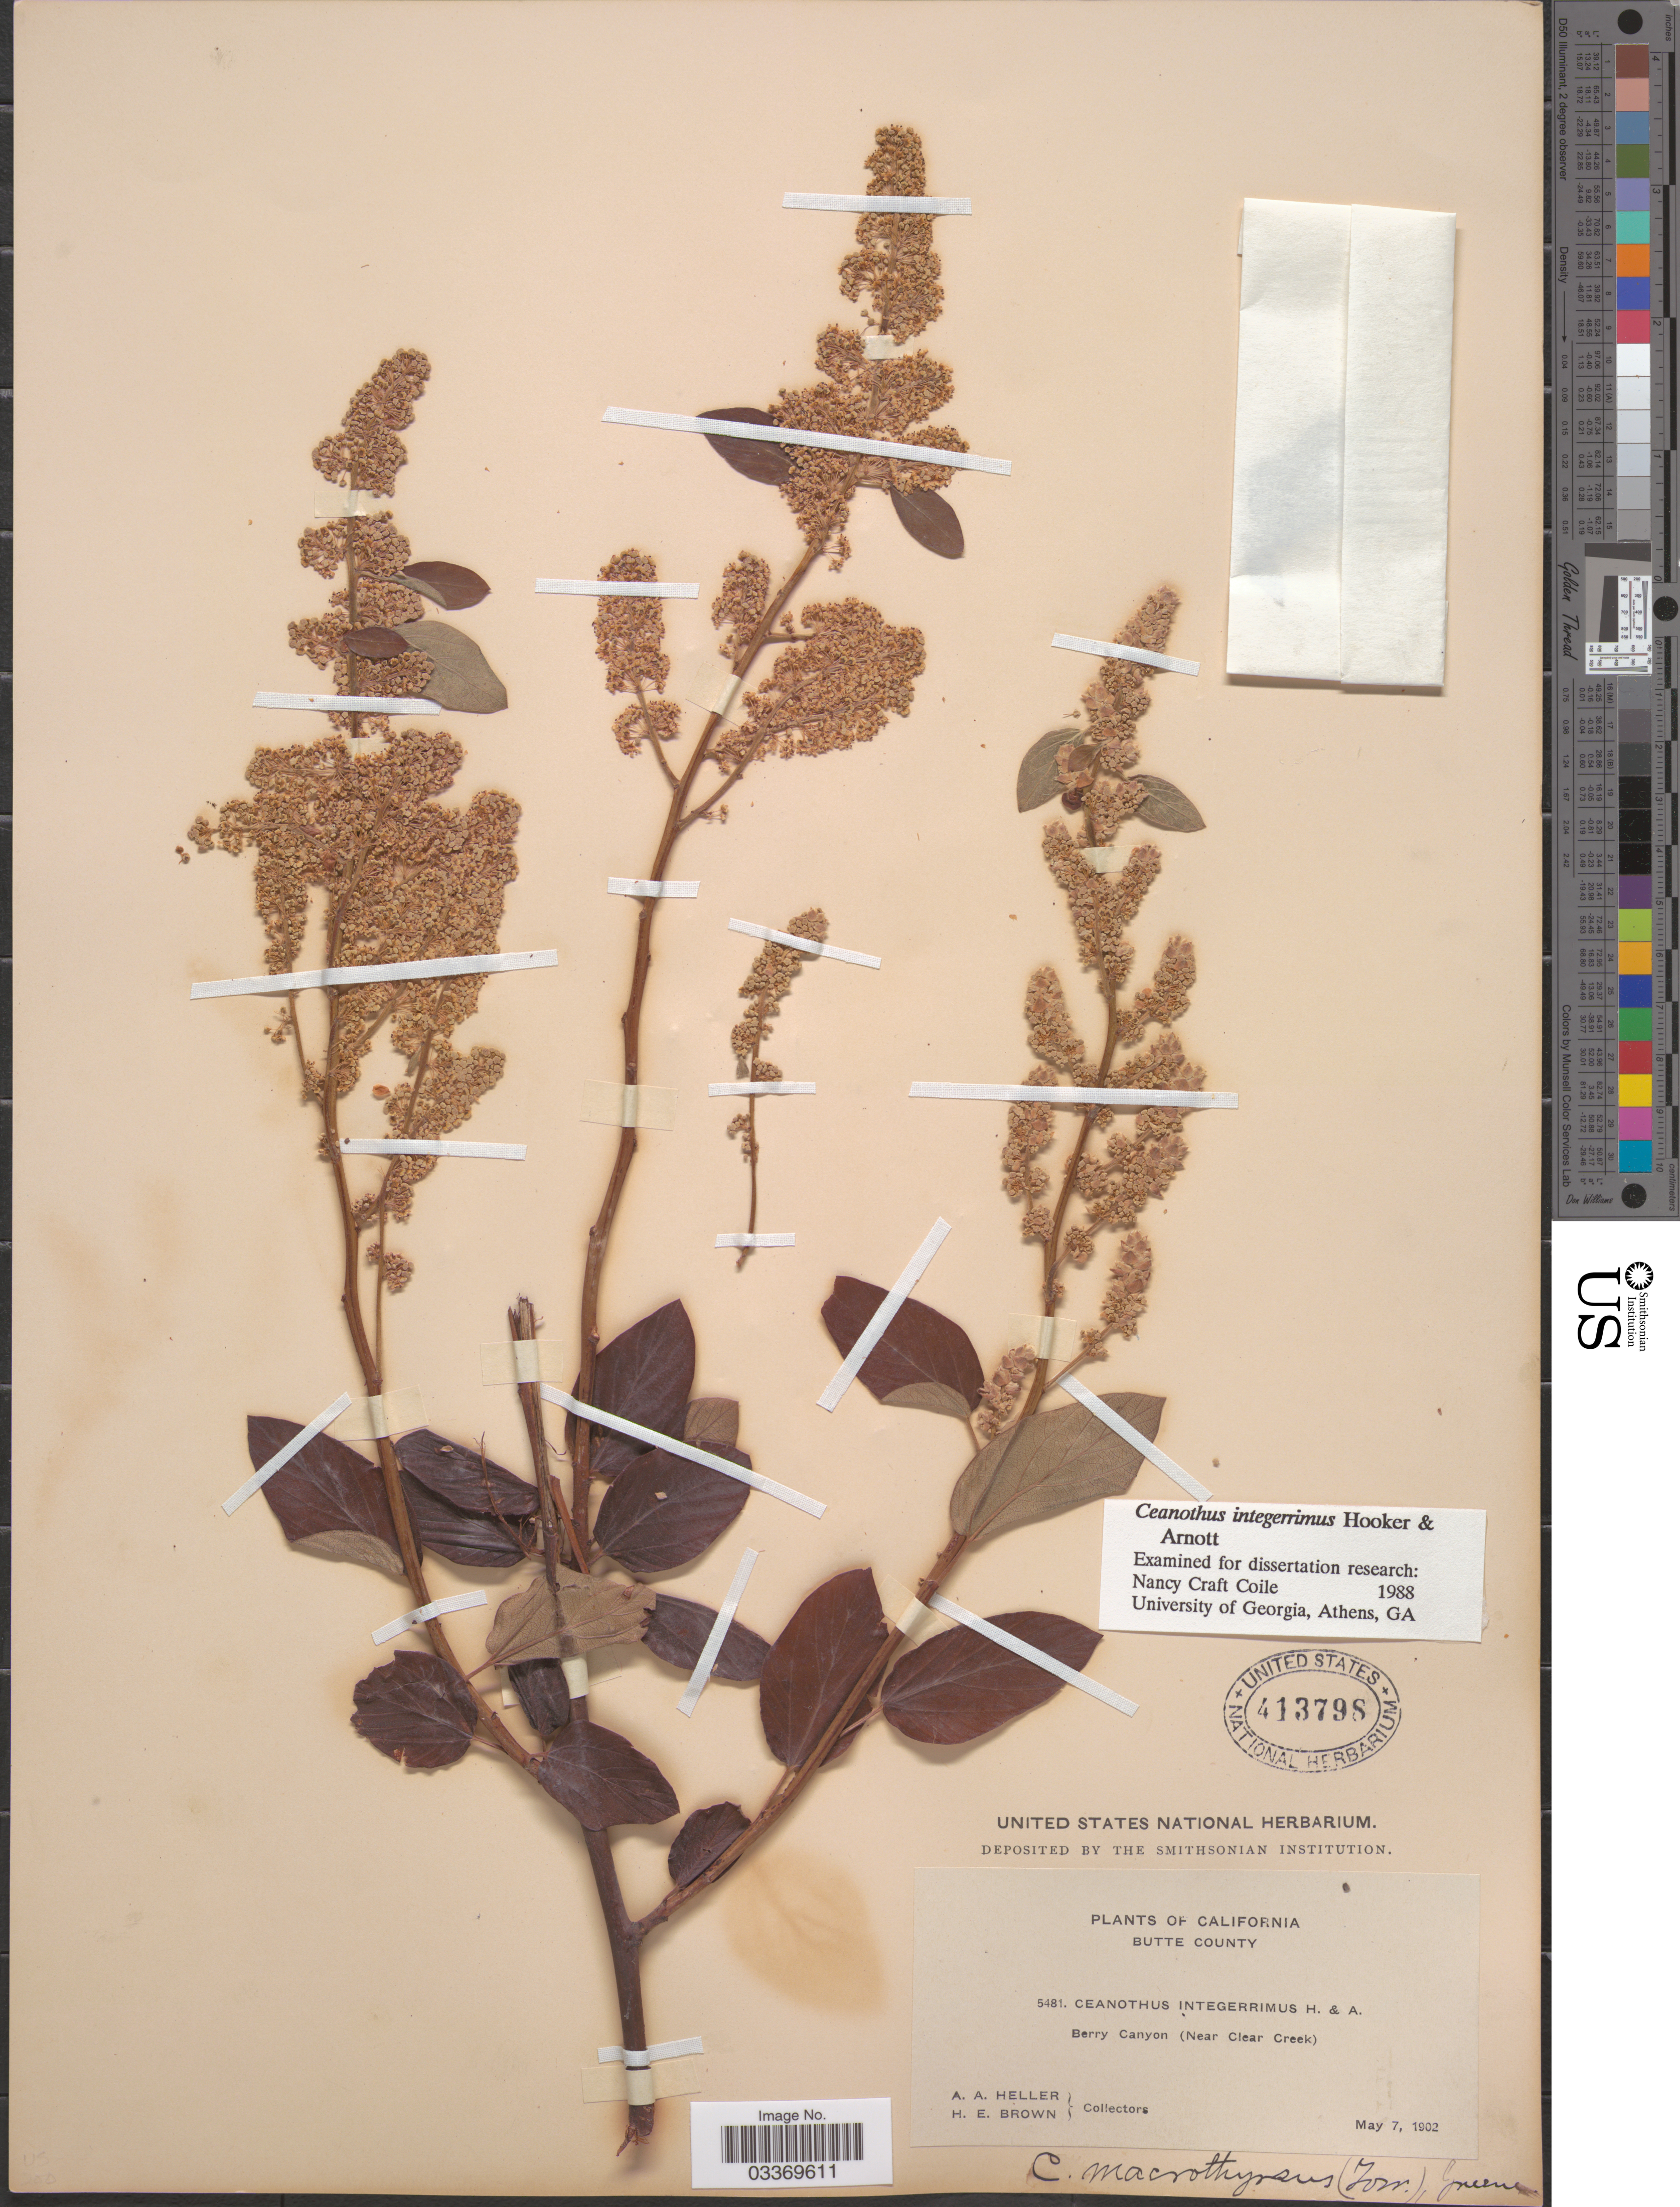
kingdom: Plantae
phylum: Tracheophyta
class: Magnoliopsida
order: Rosales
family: Rhamnaceae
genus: Ceanothus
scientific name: Ceanothus integerrimus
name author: Hook. & Arn.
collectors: A. A. Heller & H. E. Brown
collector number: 5481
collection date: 1902-05-07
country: United States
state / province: California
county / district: Butte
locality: Butte County. Berry Canyon (Near Clear Creek).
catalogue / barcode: US 413798